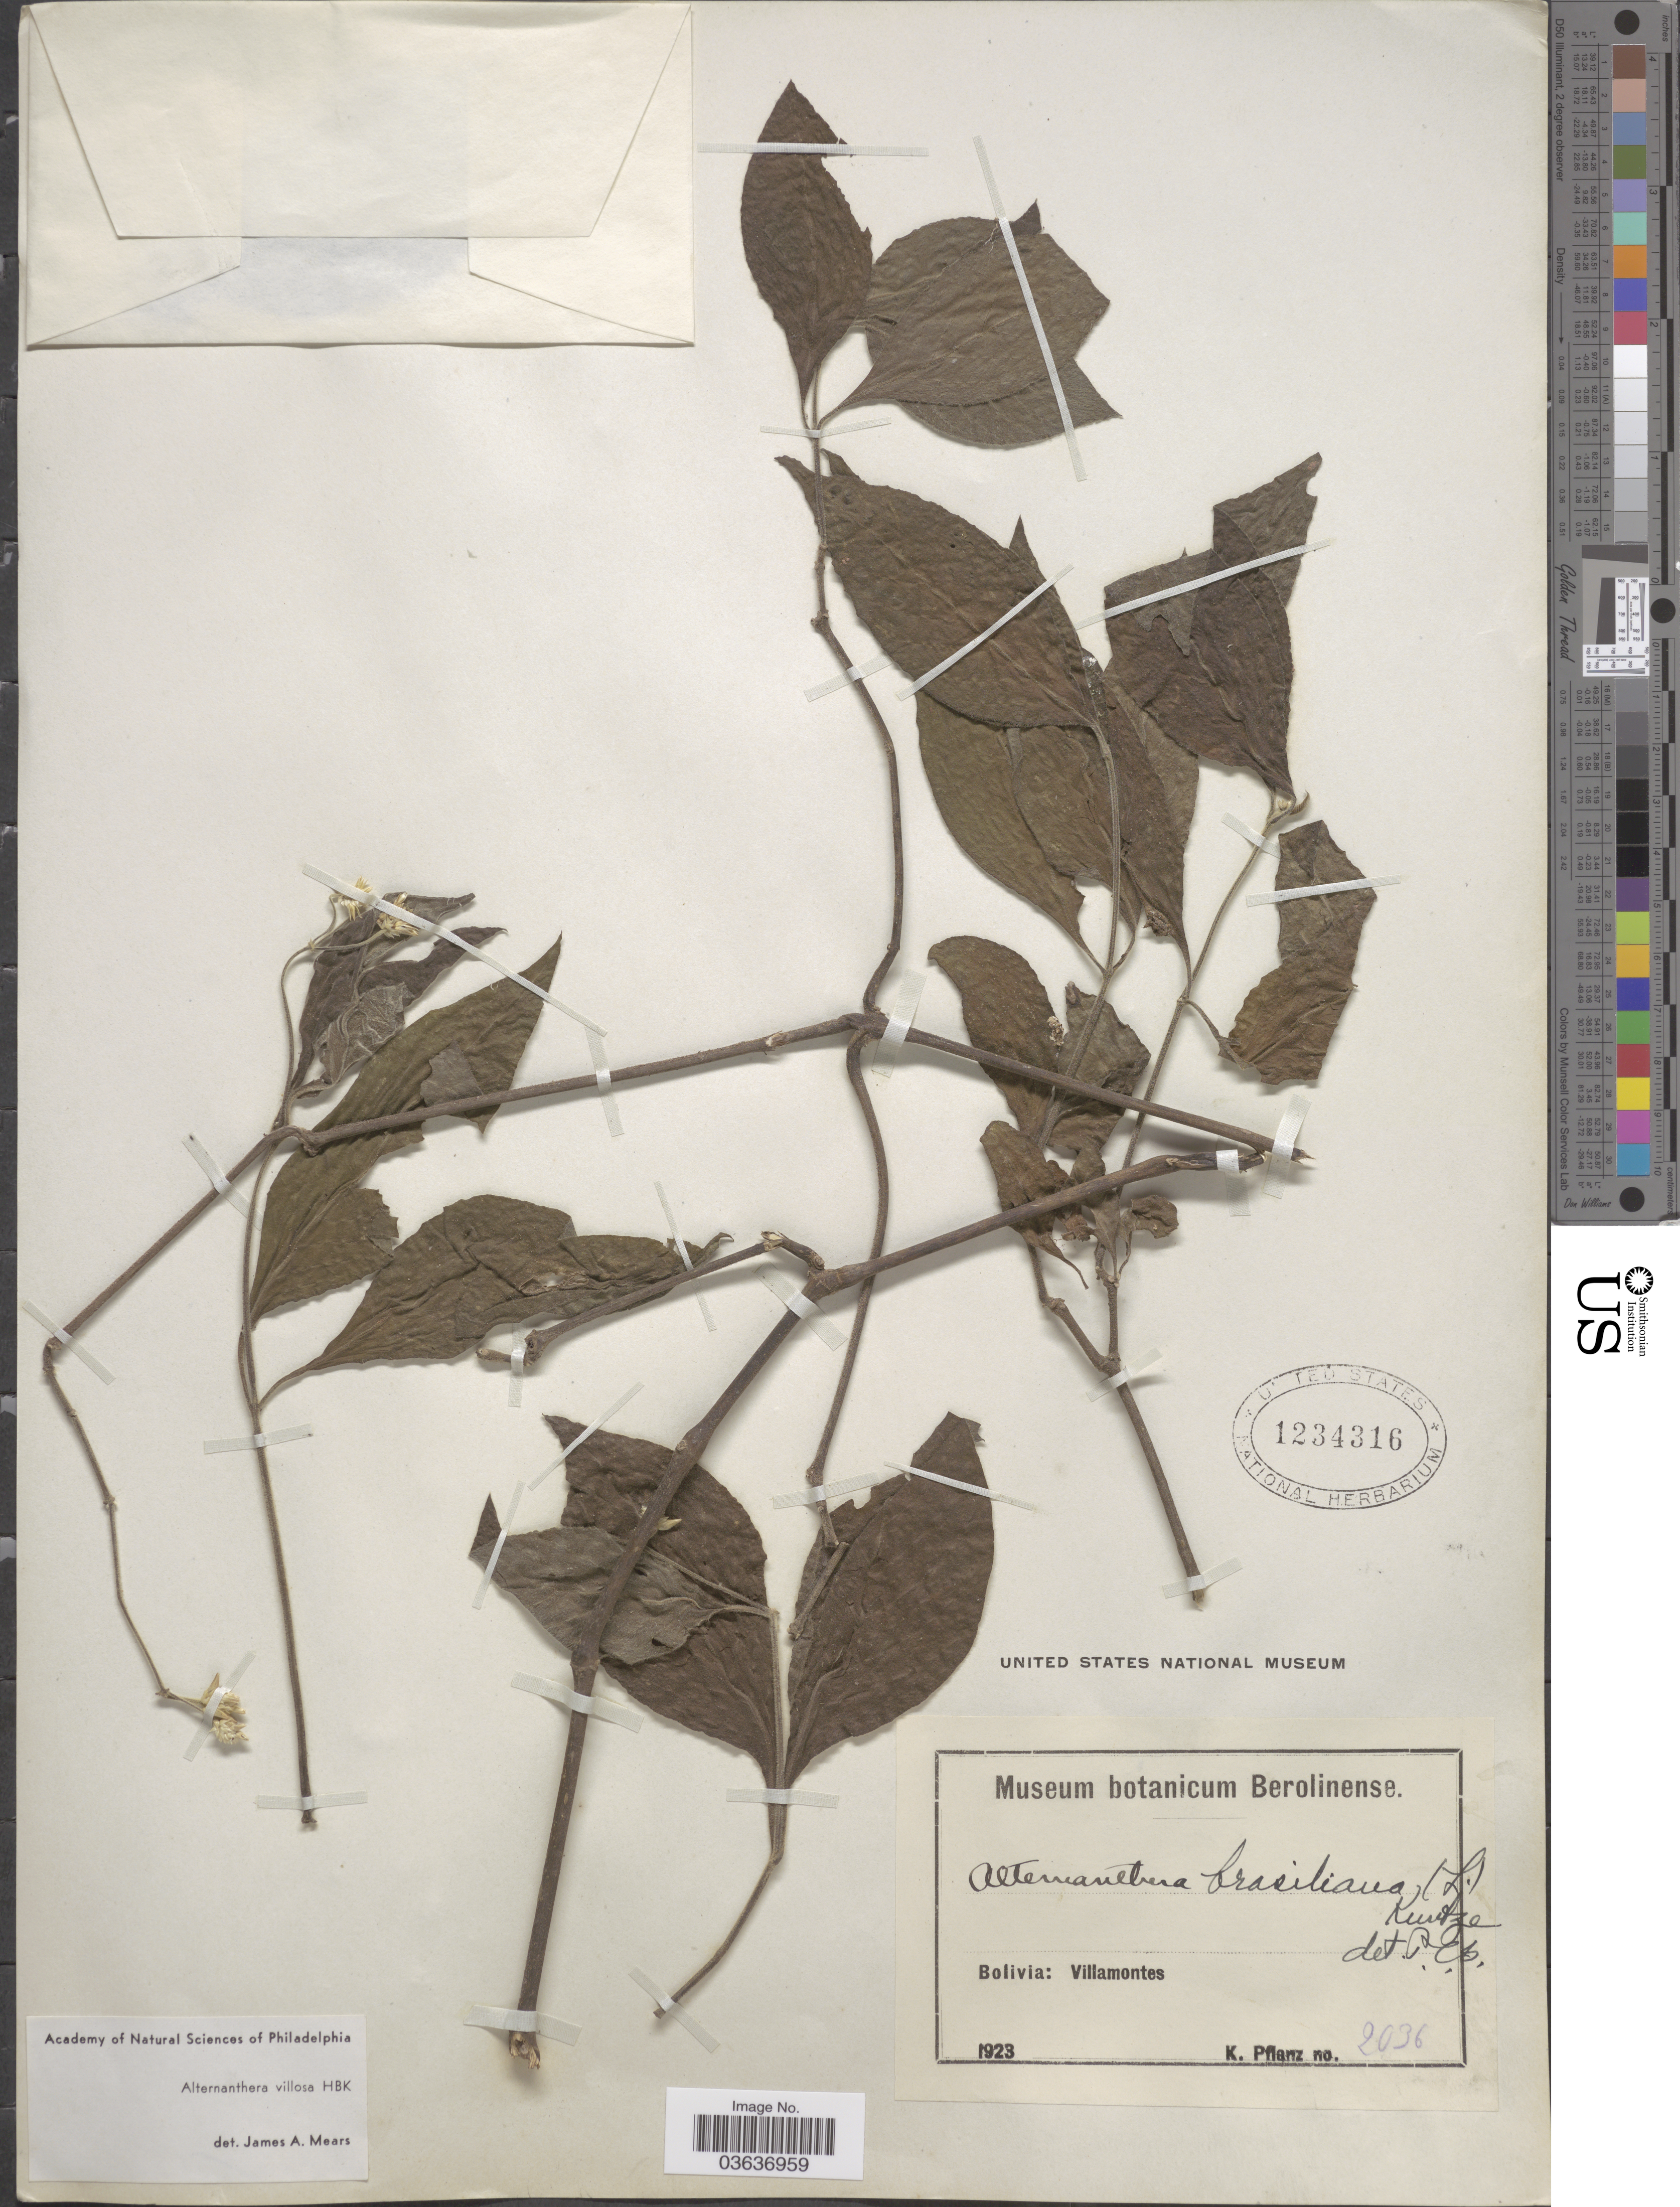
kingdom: Plantae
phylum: Tracheophyta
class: Magnoliopsida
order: Caryophyllales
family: Amaranthaceae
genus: Alternanthera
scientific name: Alternanthera villosa var. villosa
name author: Kunth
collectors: K. Pflanz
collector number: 2036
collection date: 1923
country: Bolivia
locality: Villamontes.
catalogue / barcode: US 1234316